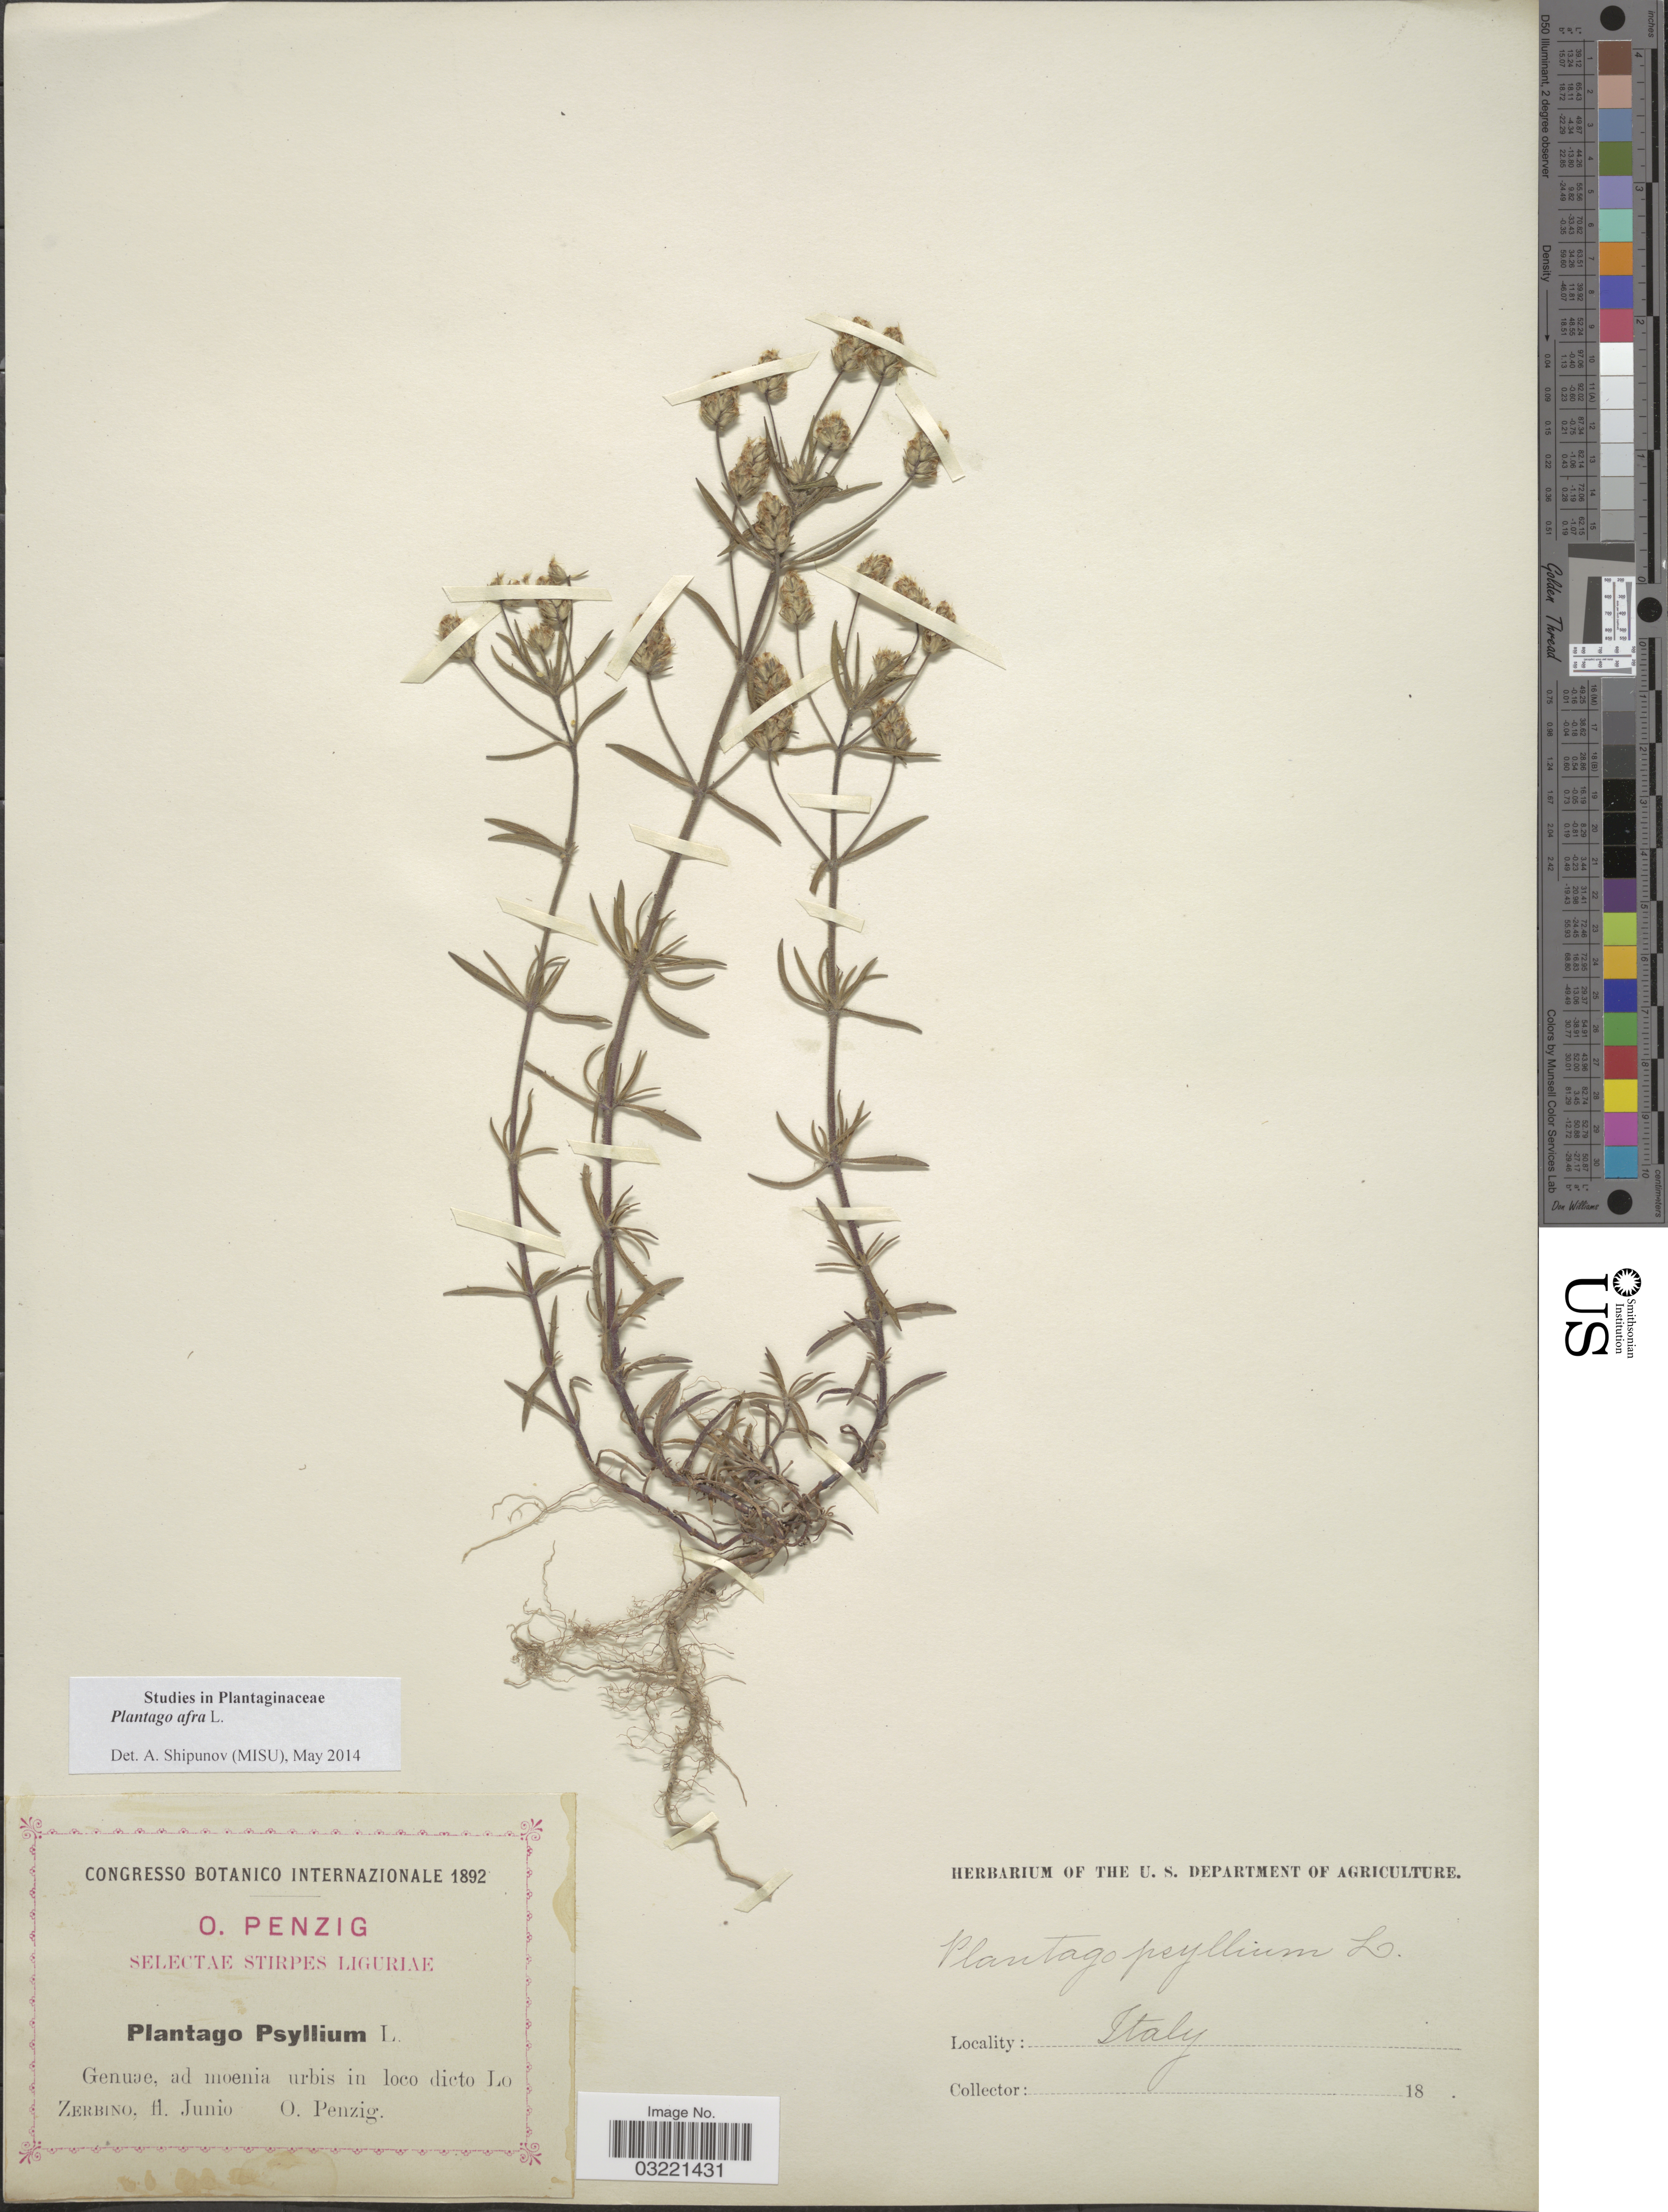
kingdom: Plantae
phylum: Tracheophyta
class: Magnoliopsida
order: Lamiales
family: Plantaginaceae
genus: Plantago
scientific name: Plantago afra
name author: L.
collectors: O. Penzig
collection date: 1892-06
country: Italy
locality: Genuæ, ad moenia urbis in loco dicto Lo Zerbino.